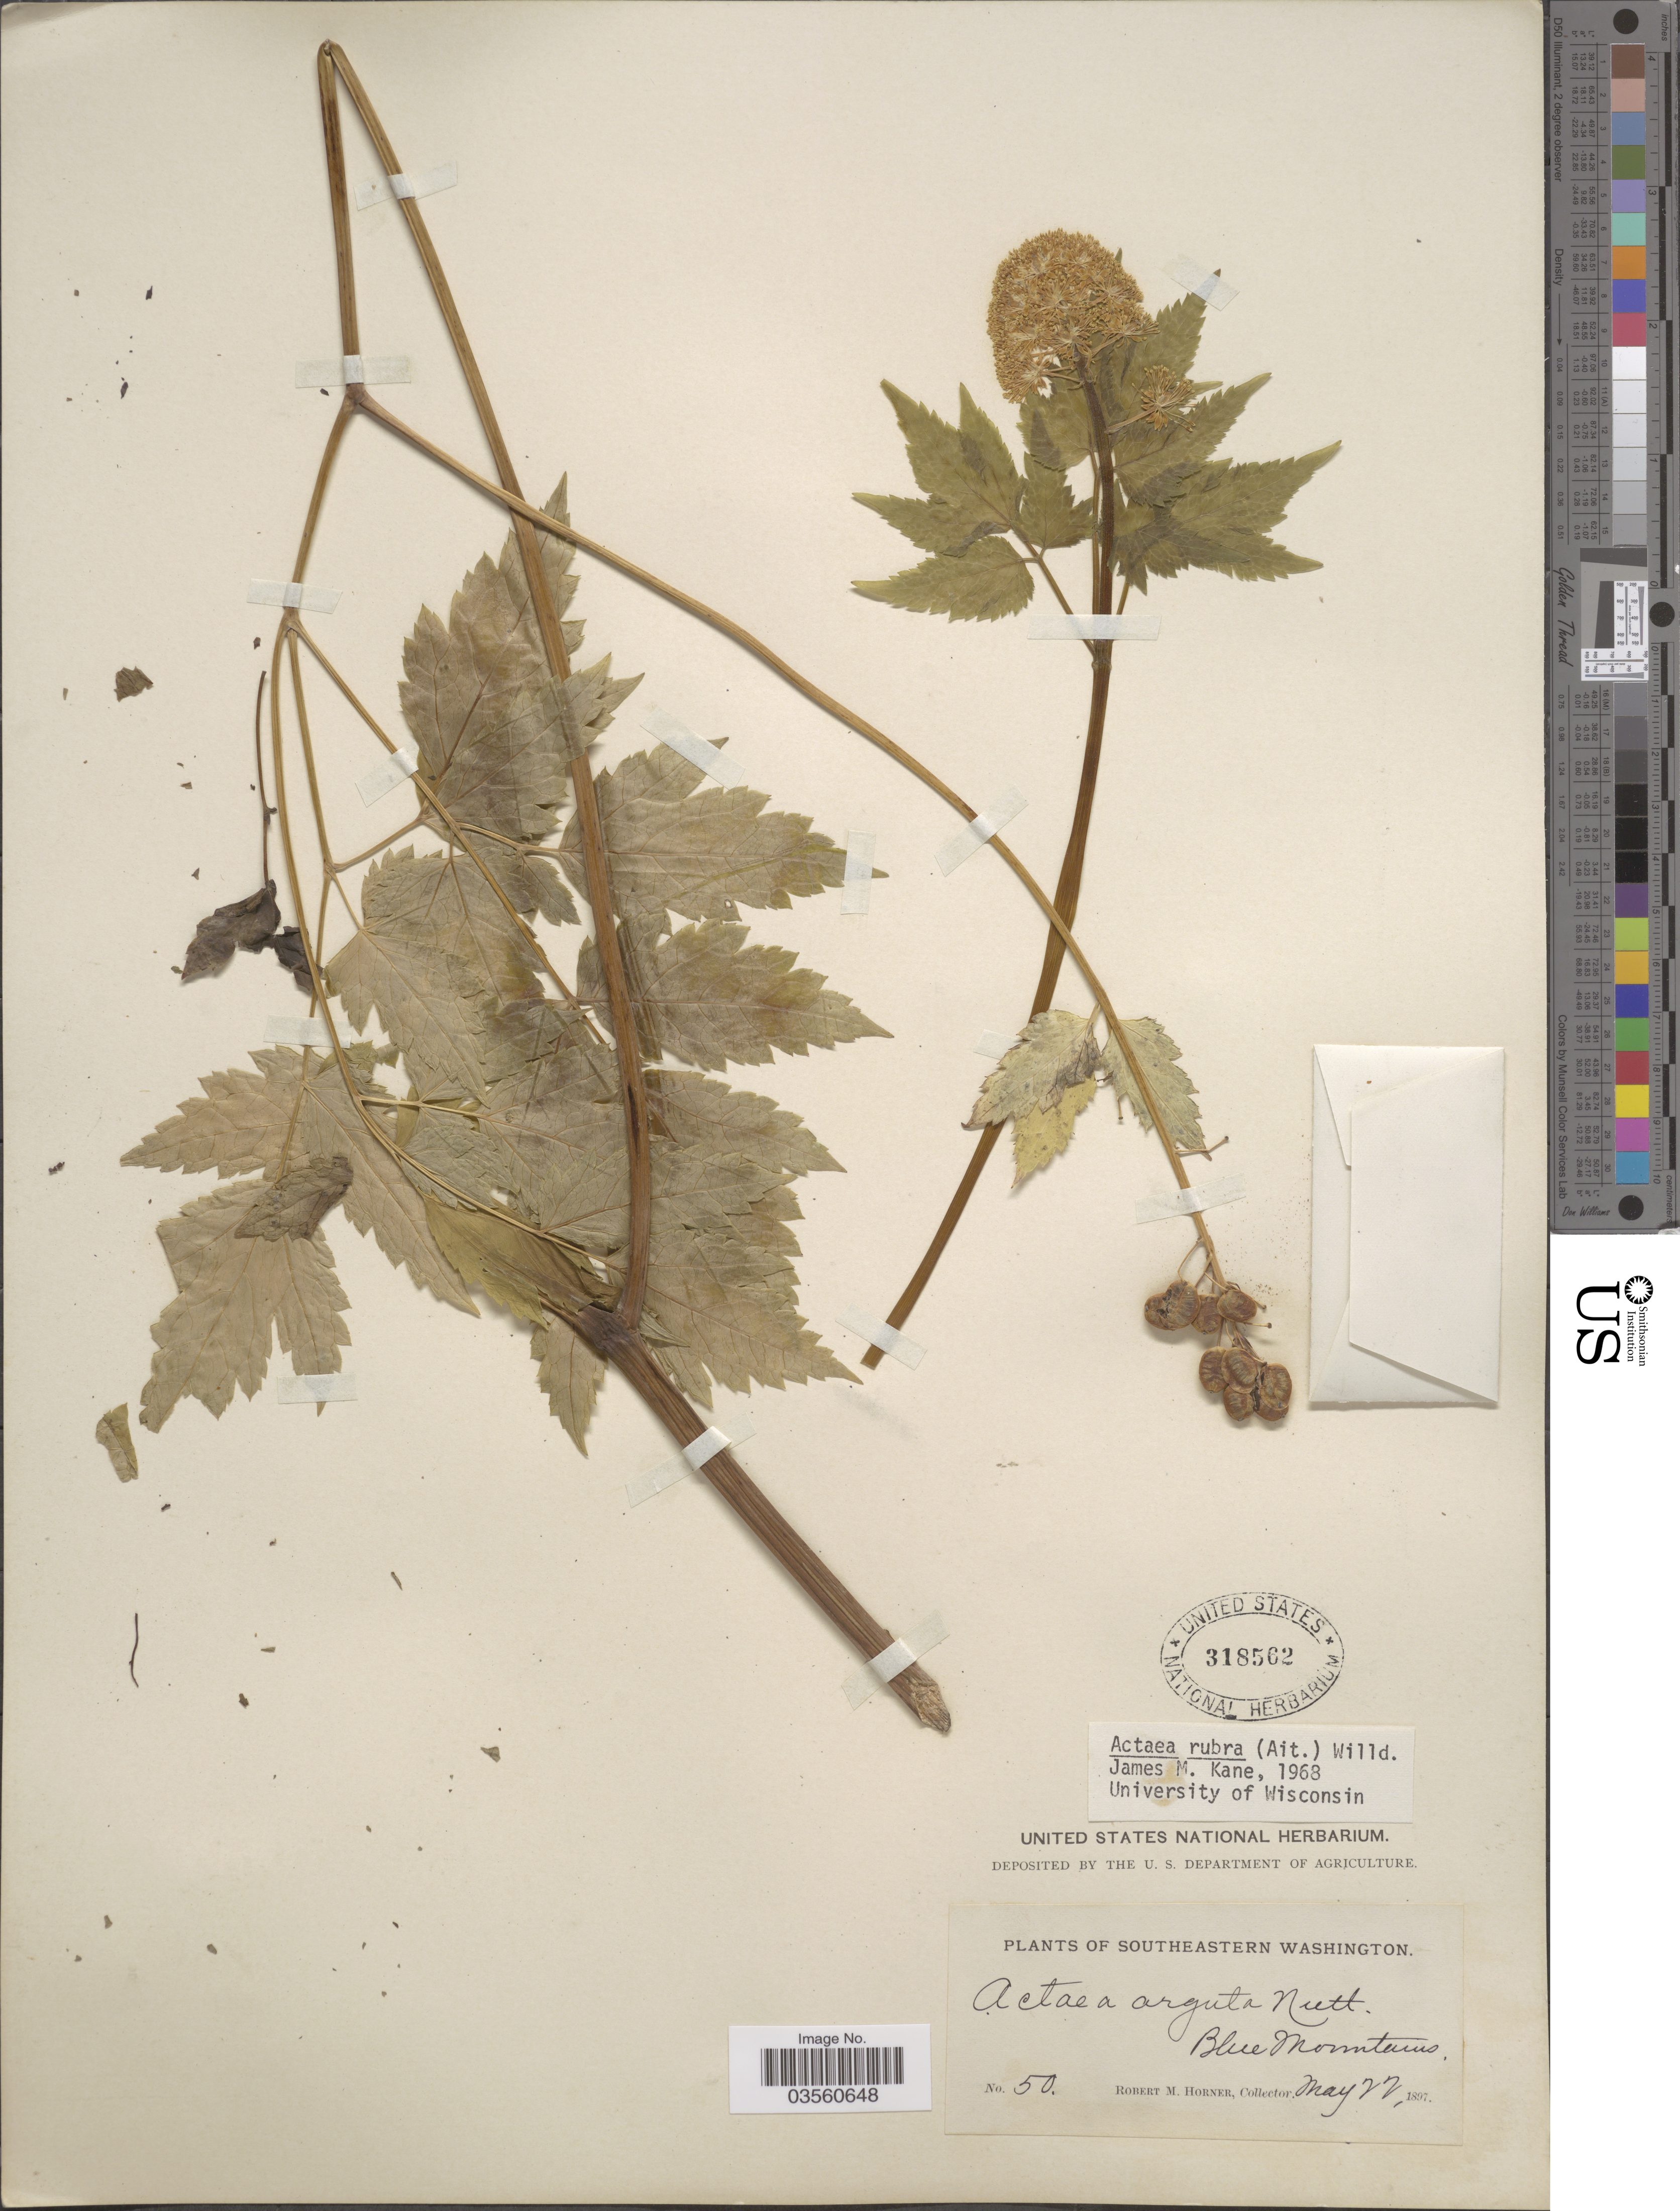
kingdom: Plantae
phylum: Tracheophyta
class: Magnoliopsida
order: Ranunculales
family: Ranunculaceae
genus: Actaea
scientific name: Actaea rubra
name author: (Aiton) Willd.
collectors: R. Horner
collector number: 50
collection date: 1897-05-22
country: United States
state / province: Washington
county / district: Clallam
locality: Southeastern Washington. Blue Mountains.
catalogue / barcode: US 318562